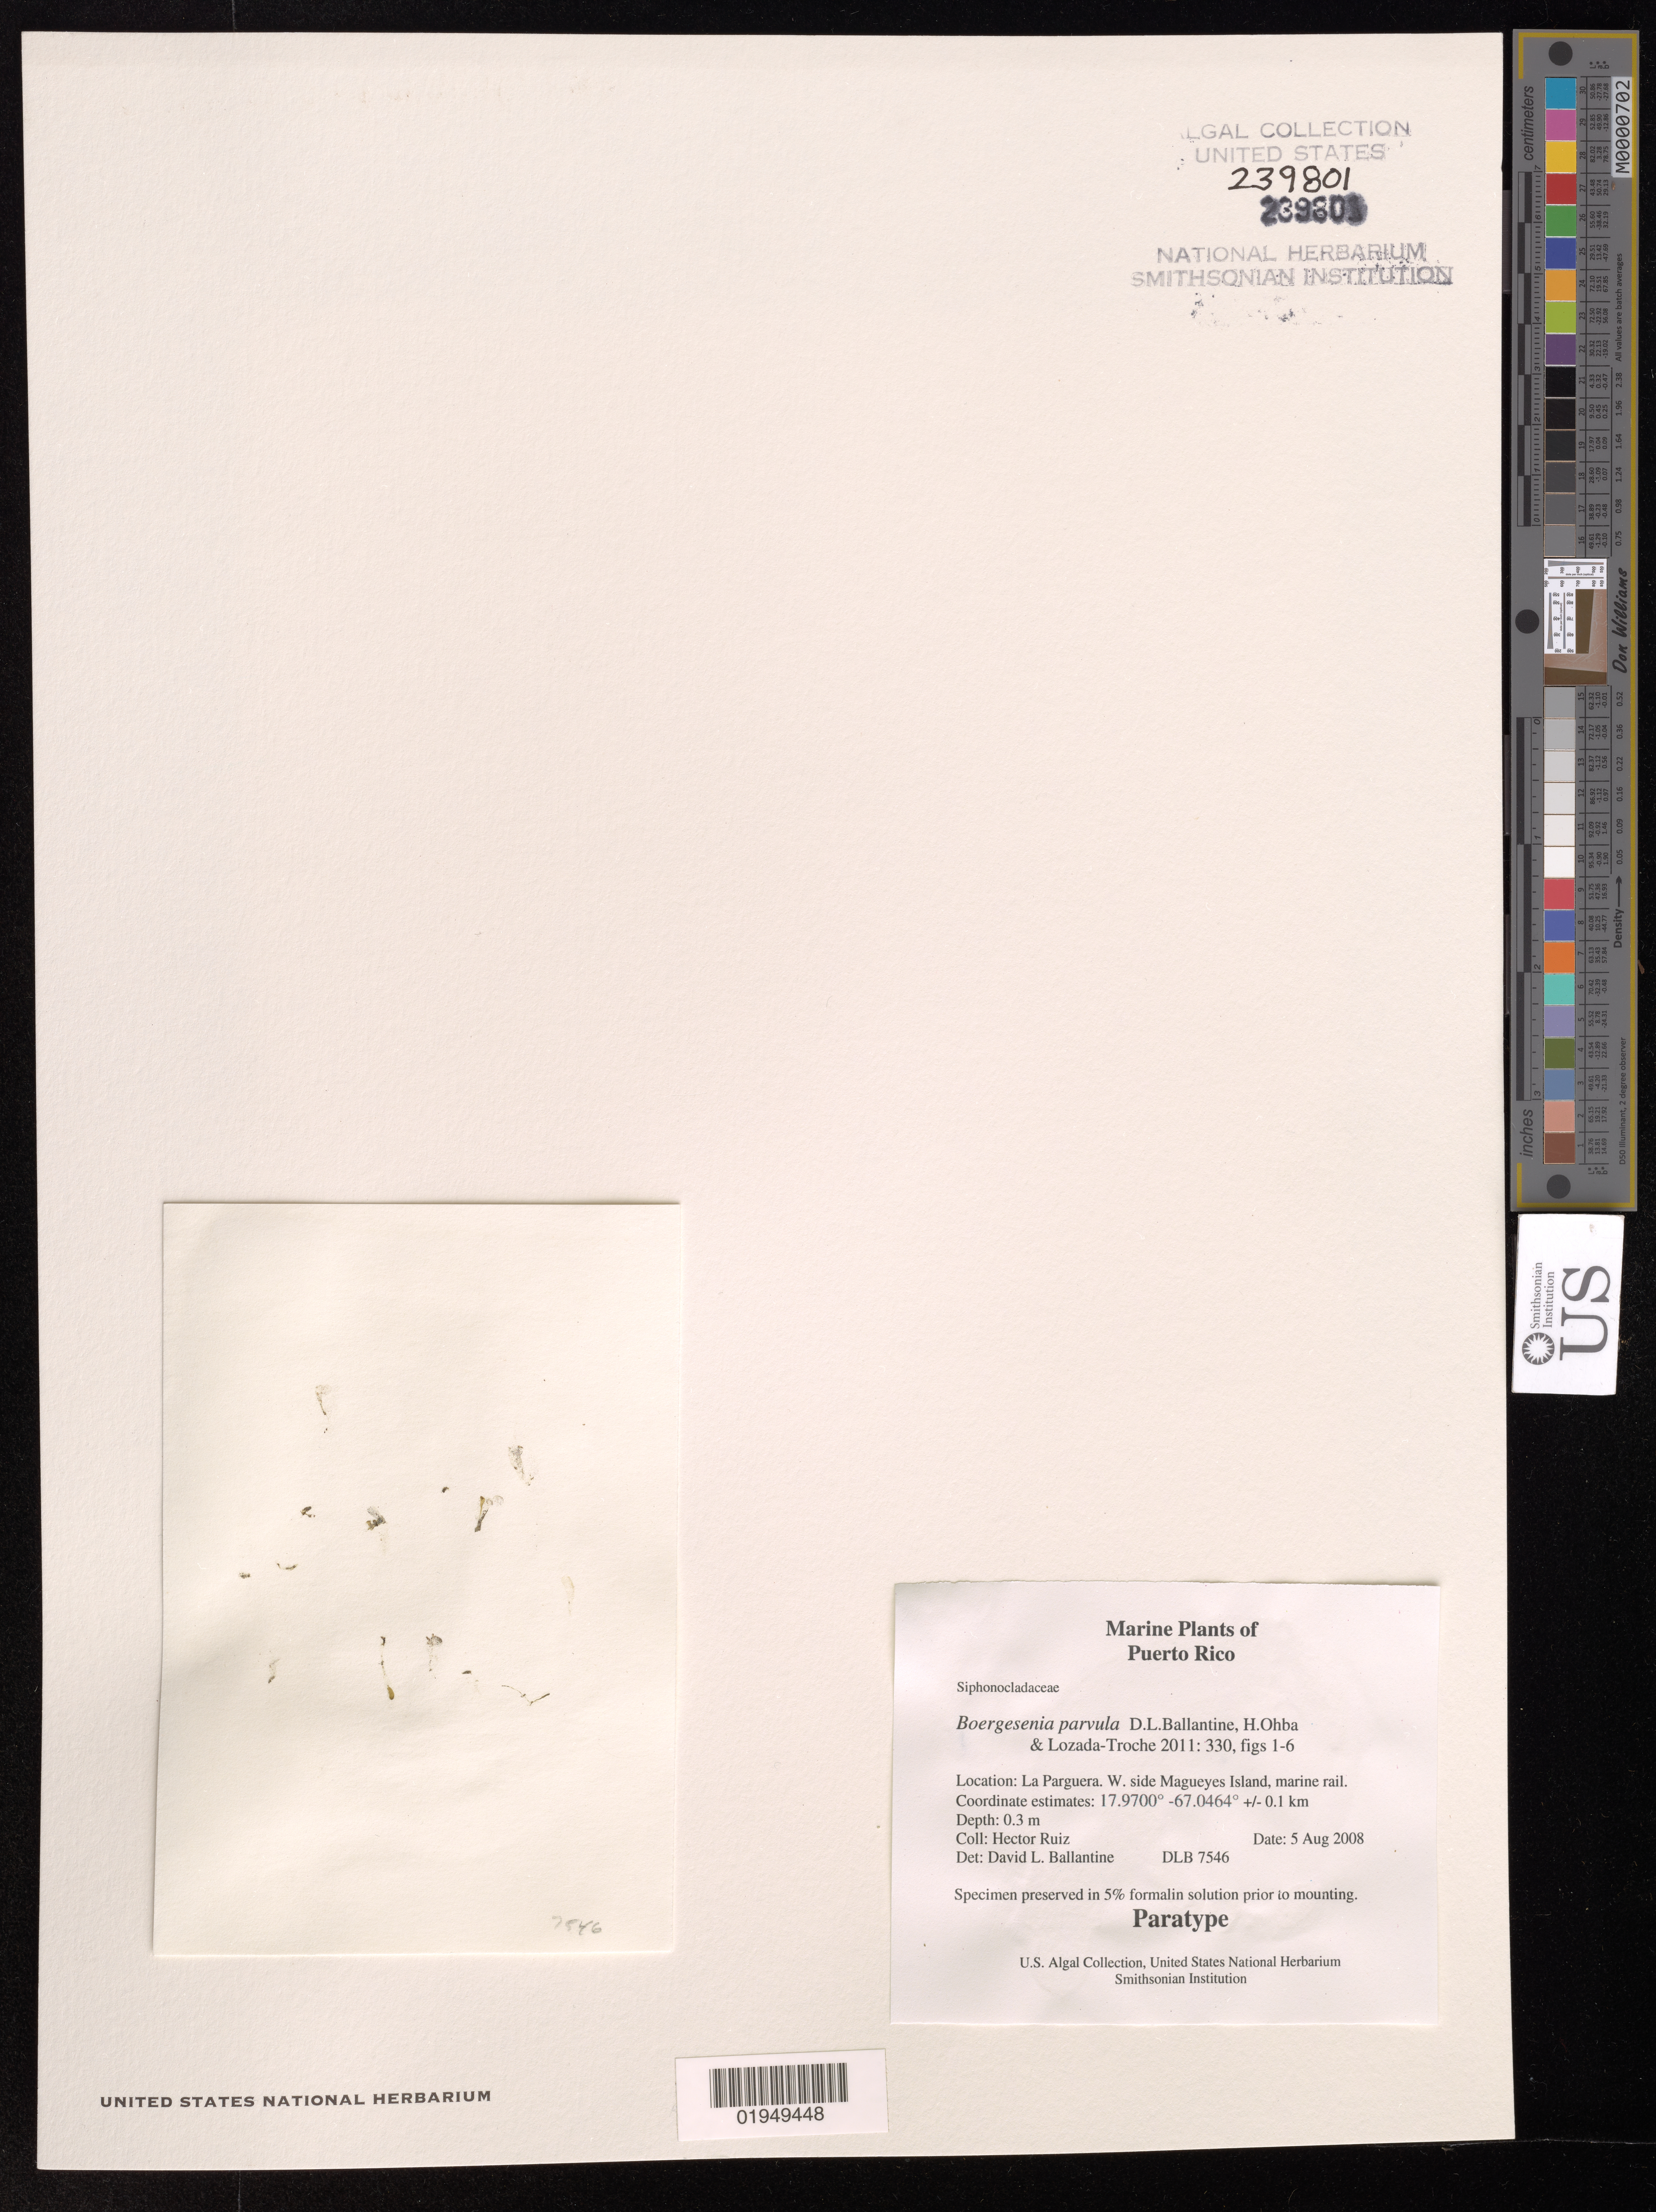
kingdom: Plantae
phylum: Chlorophyta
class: Ulvophyceae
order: Siphonocladales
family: Siphonocladaceae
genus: Boergesenia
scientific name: Boergesenia parvula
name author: D.L. Ballant. et al.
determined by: Ballentine, D. L.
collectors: H. Ruiz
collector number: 7546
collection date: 2008-08-05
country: Puerto Rico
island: Magueyes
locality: West side, marine rail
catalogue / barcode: US 239801